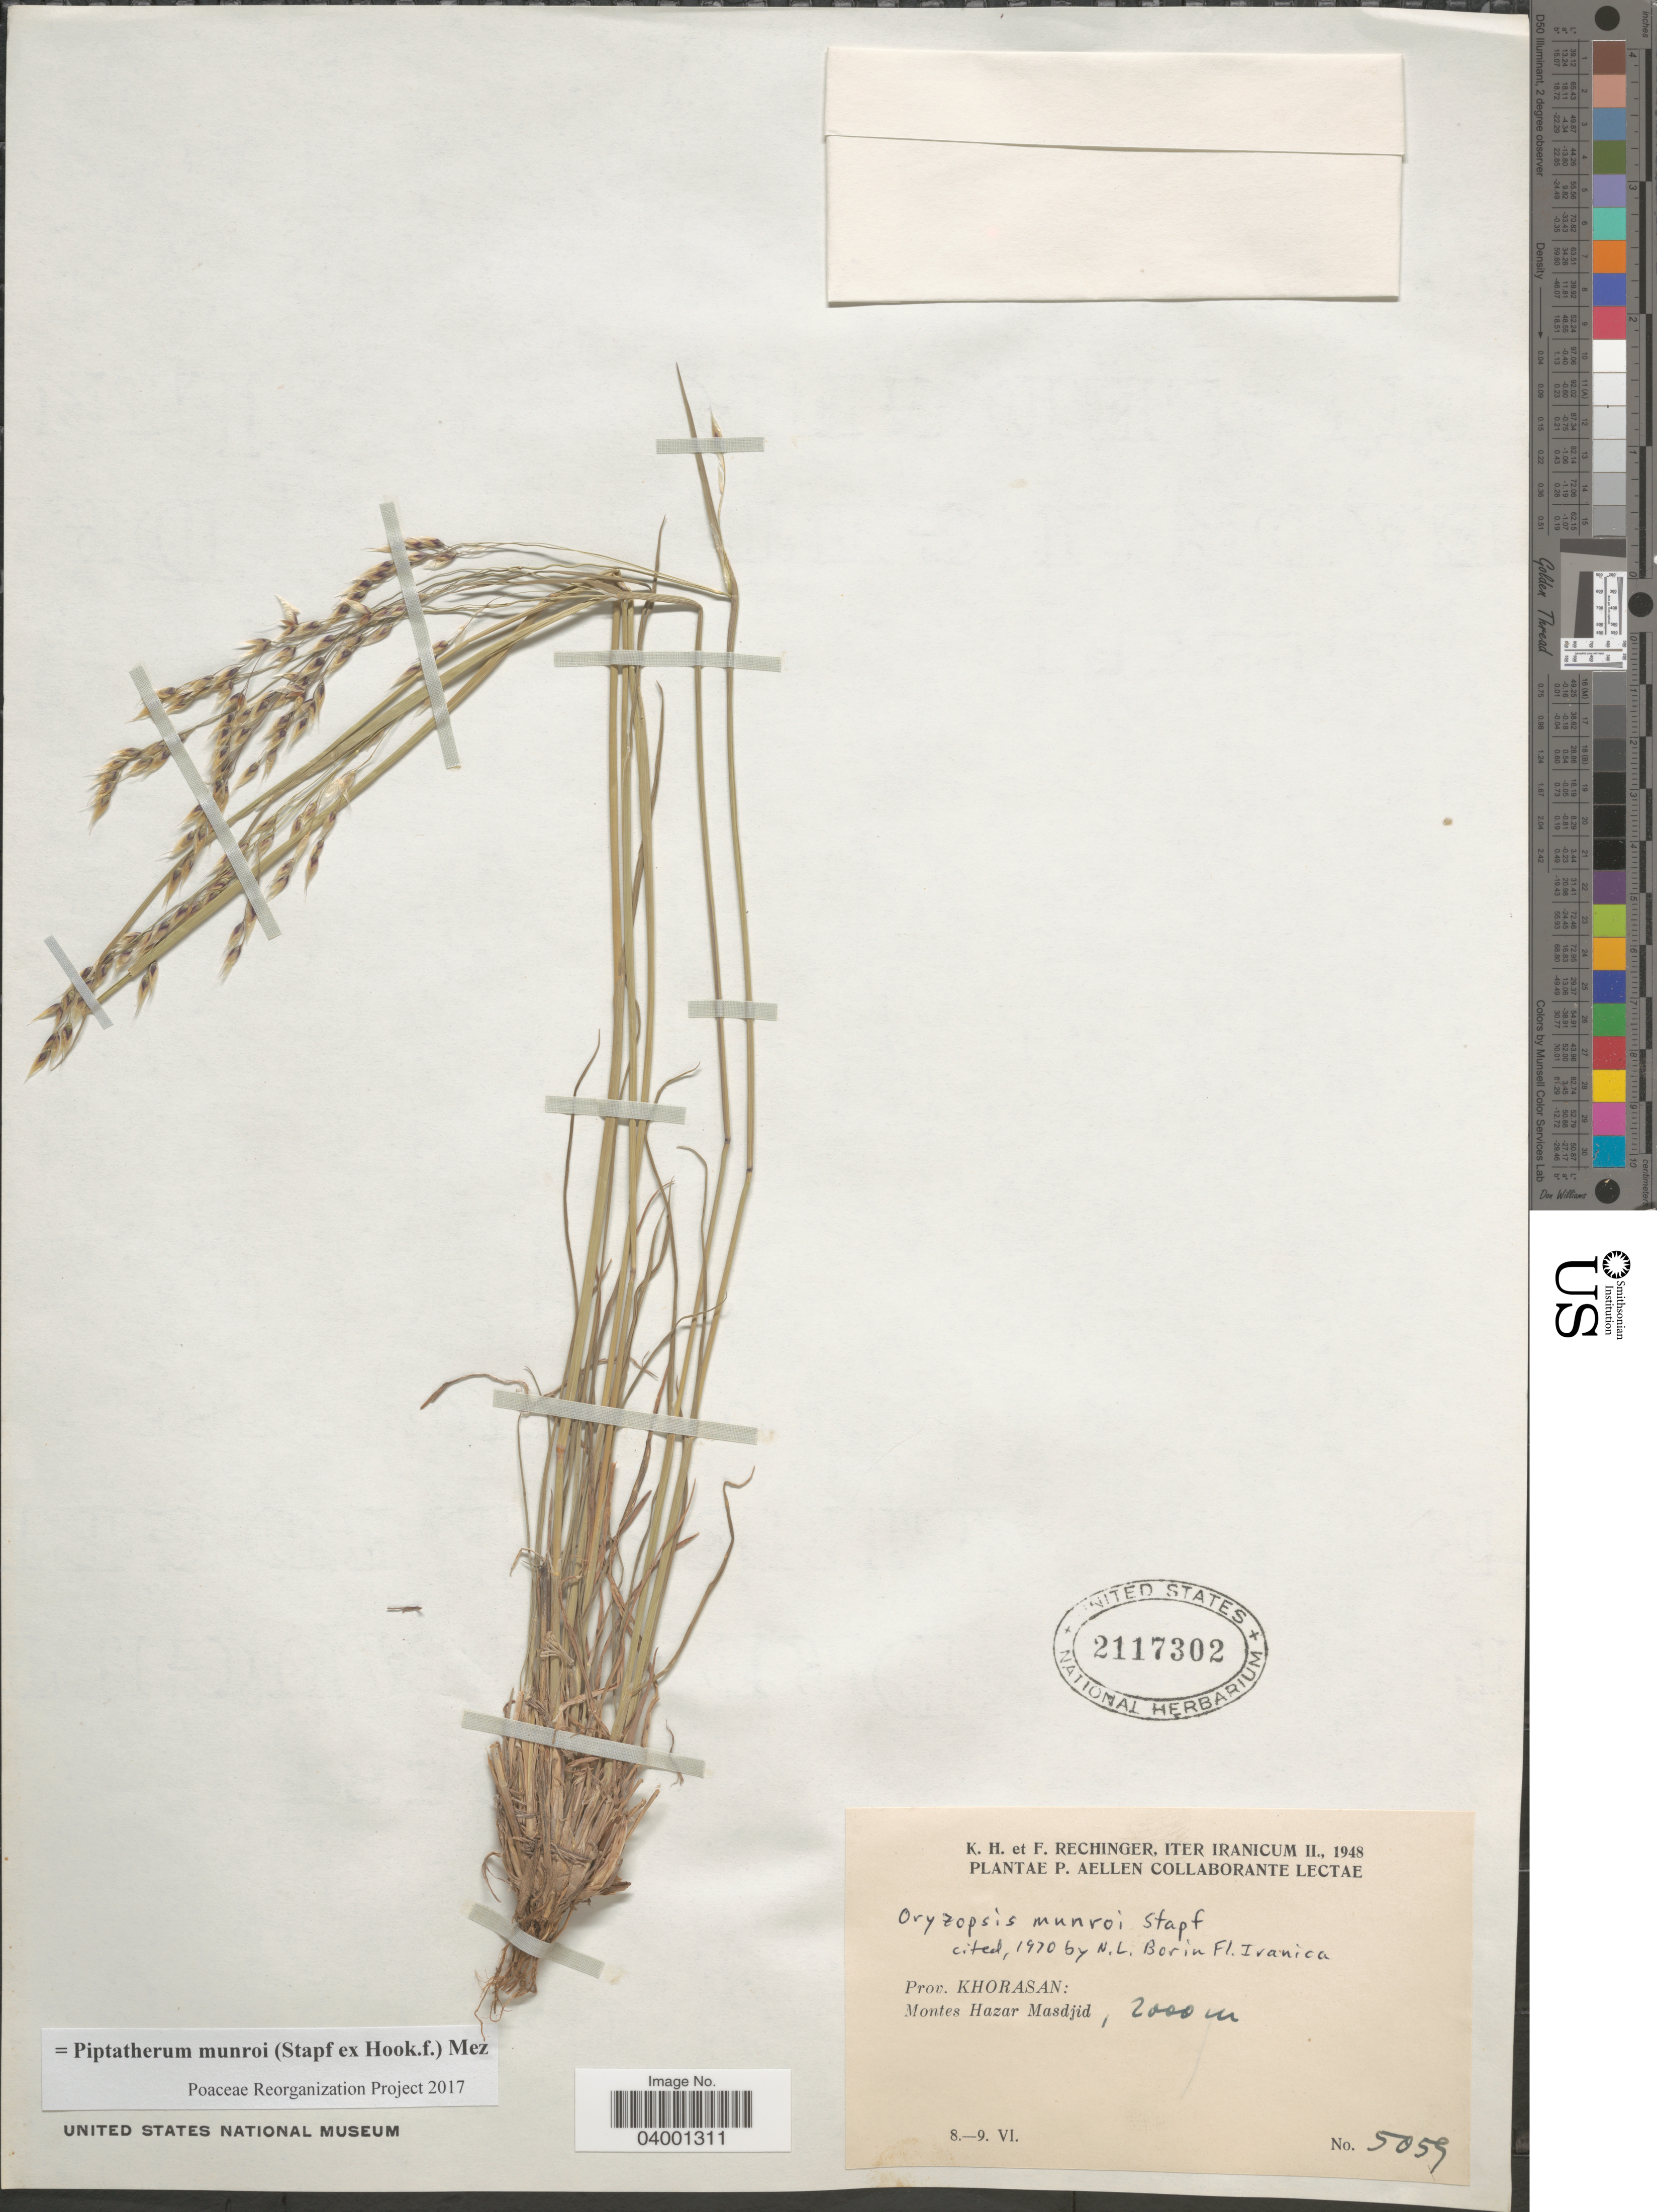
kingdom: Plantae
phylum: Tracheophyta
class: Liliopsida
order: Poales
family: Poaceae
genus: Piptatherum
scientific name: Piptatherum munroi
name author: (Stapf) Mez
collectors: K. H. Rechinger & F. Rechinger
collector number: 5859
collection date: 1948-06-08/1948-06-09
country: Iran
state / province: Khorasan [obsolete]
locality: Iter Iranicum. Prov. Khorasan: Montes Hazar Masdjid.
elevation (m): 2000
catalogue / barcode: US 2117302